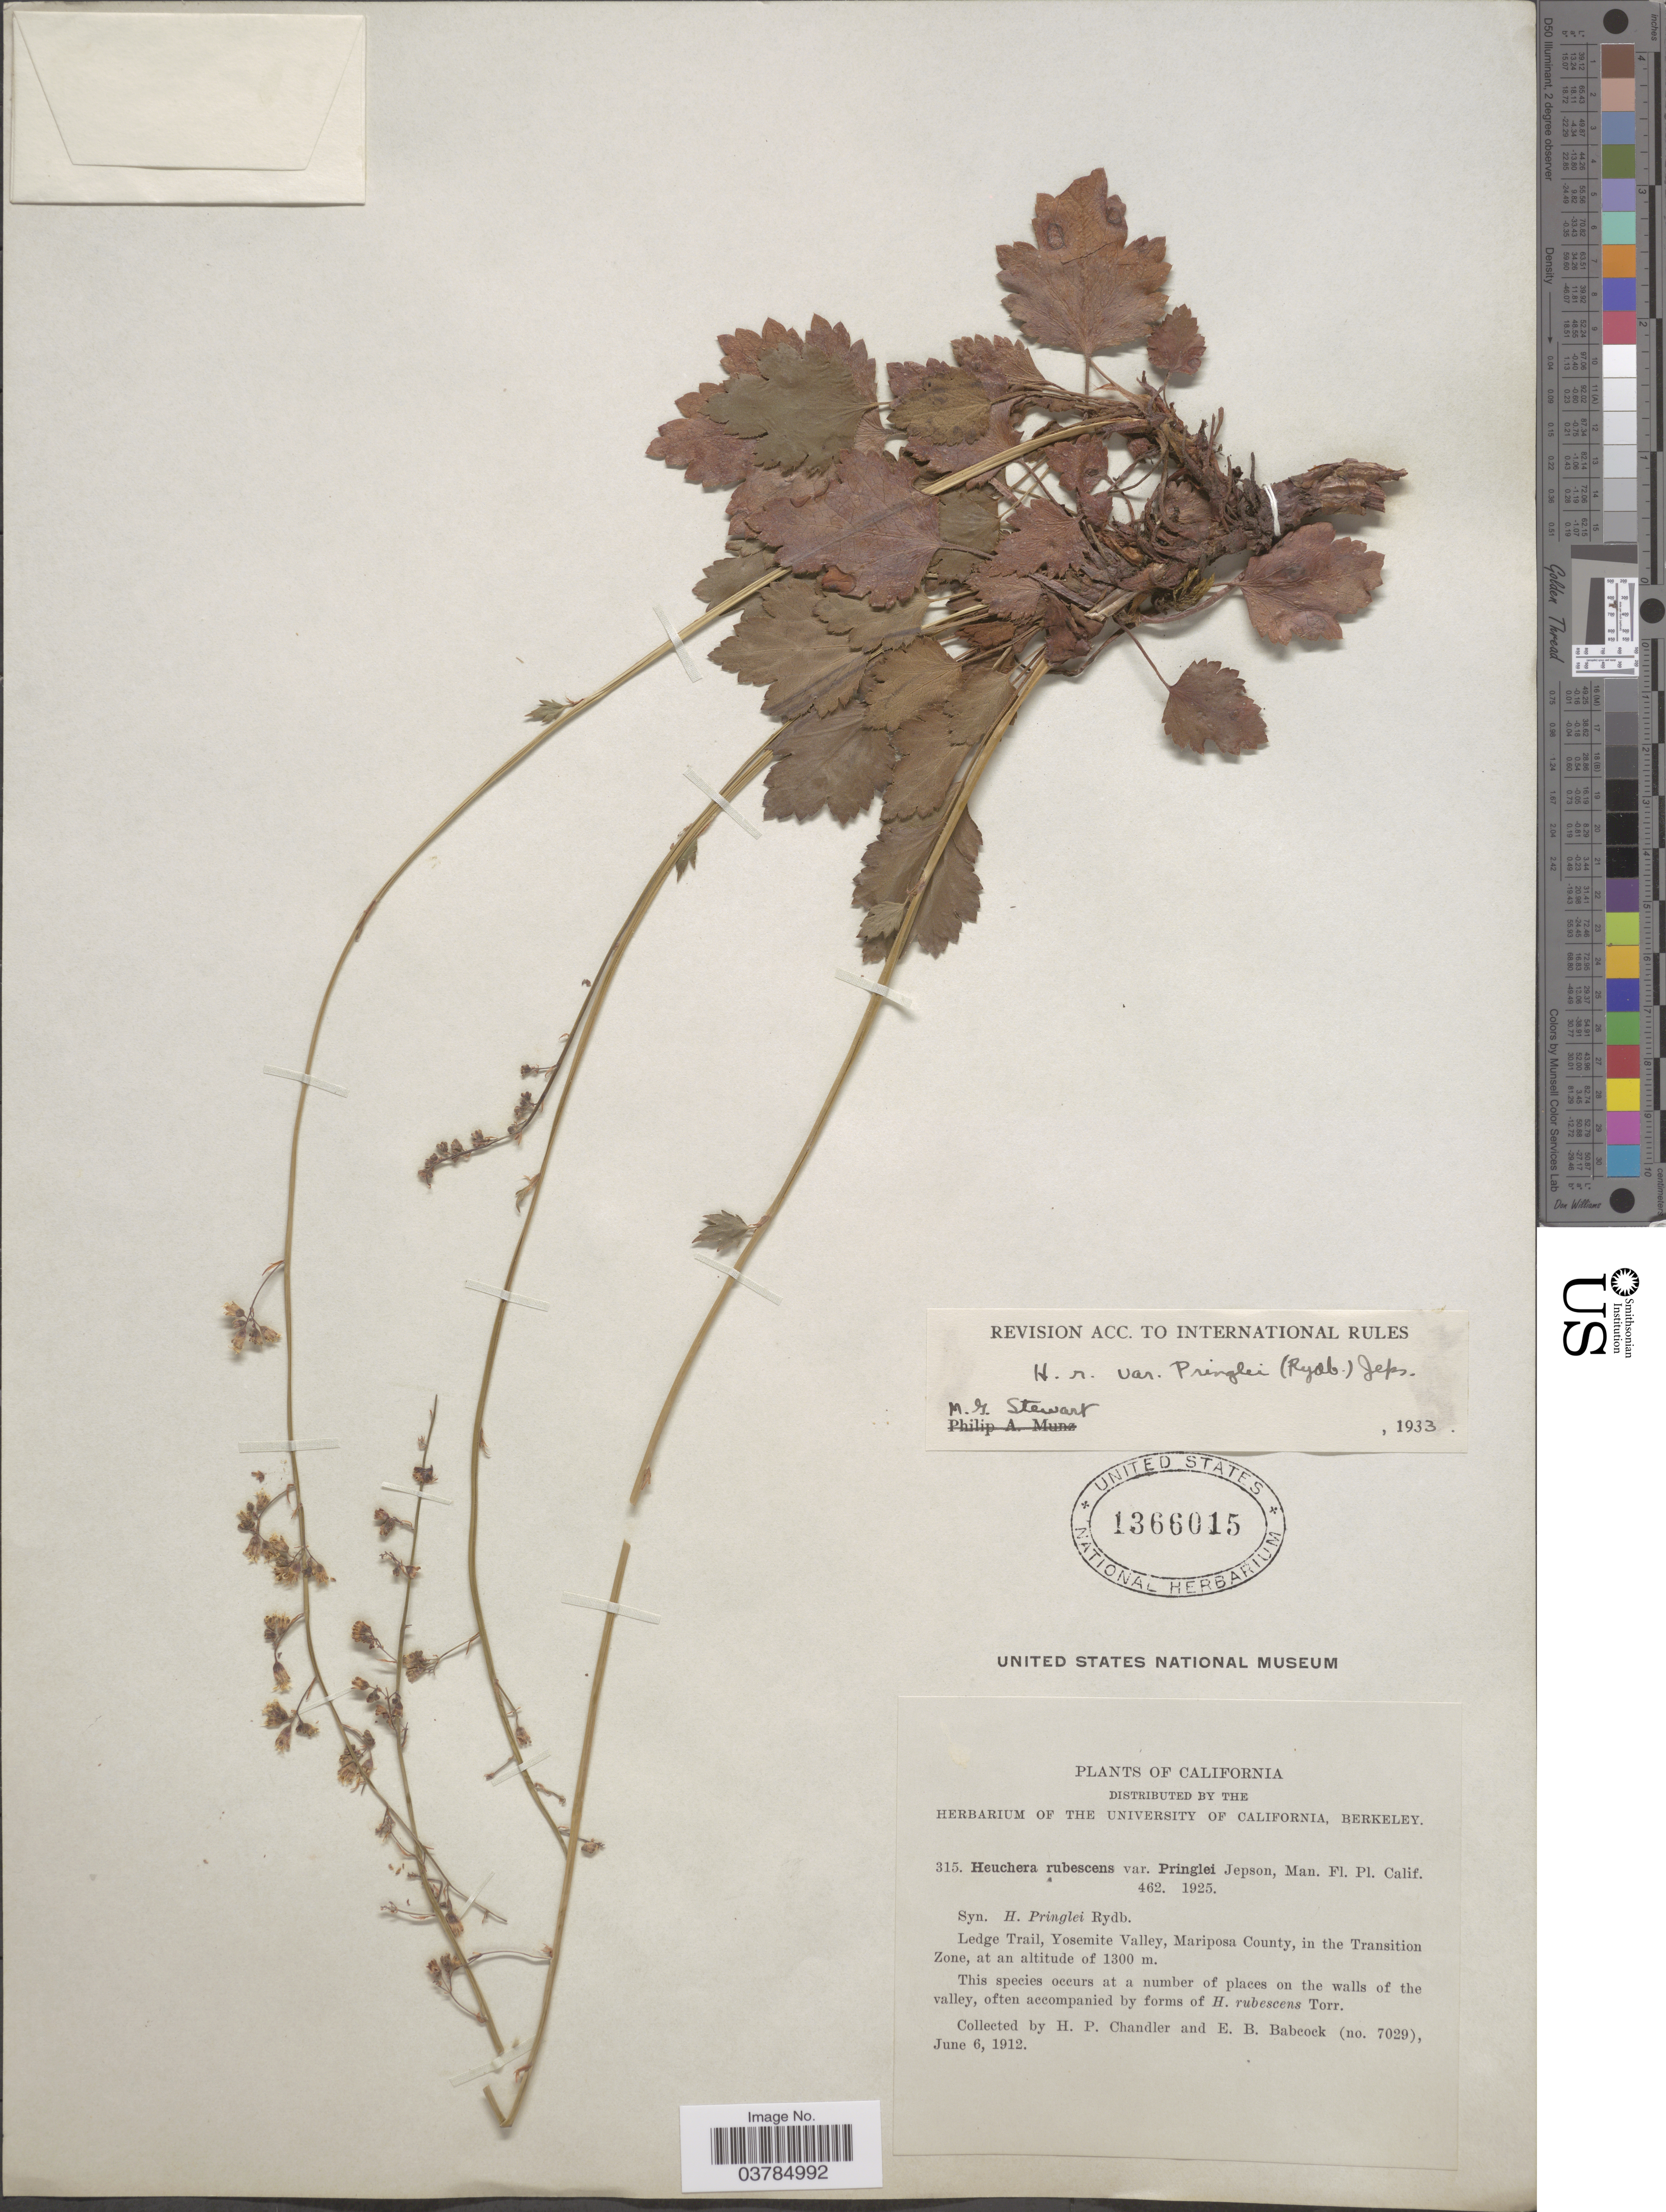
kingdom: Plantae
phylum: Tracheophyta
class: Magnoliopsida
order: Saxifragales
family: Saxifragaceae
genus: Heuchera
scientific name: Heuchera pringlei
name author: Rydb.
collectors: H. Chandler & E. B. Babcock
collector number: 7029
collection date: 1912-06-06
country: United States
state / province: California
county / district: Mariposa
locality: Ledge Trail, Yosemite Valley, Mariposa County, in the Transition Zone.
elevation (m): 1300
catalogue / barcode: US 1366015